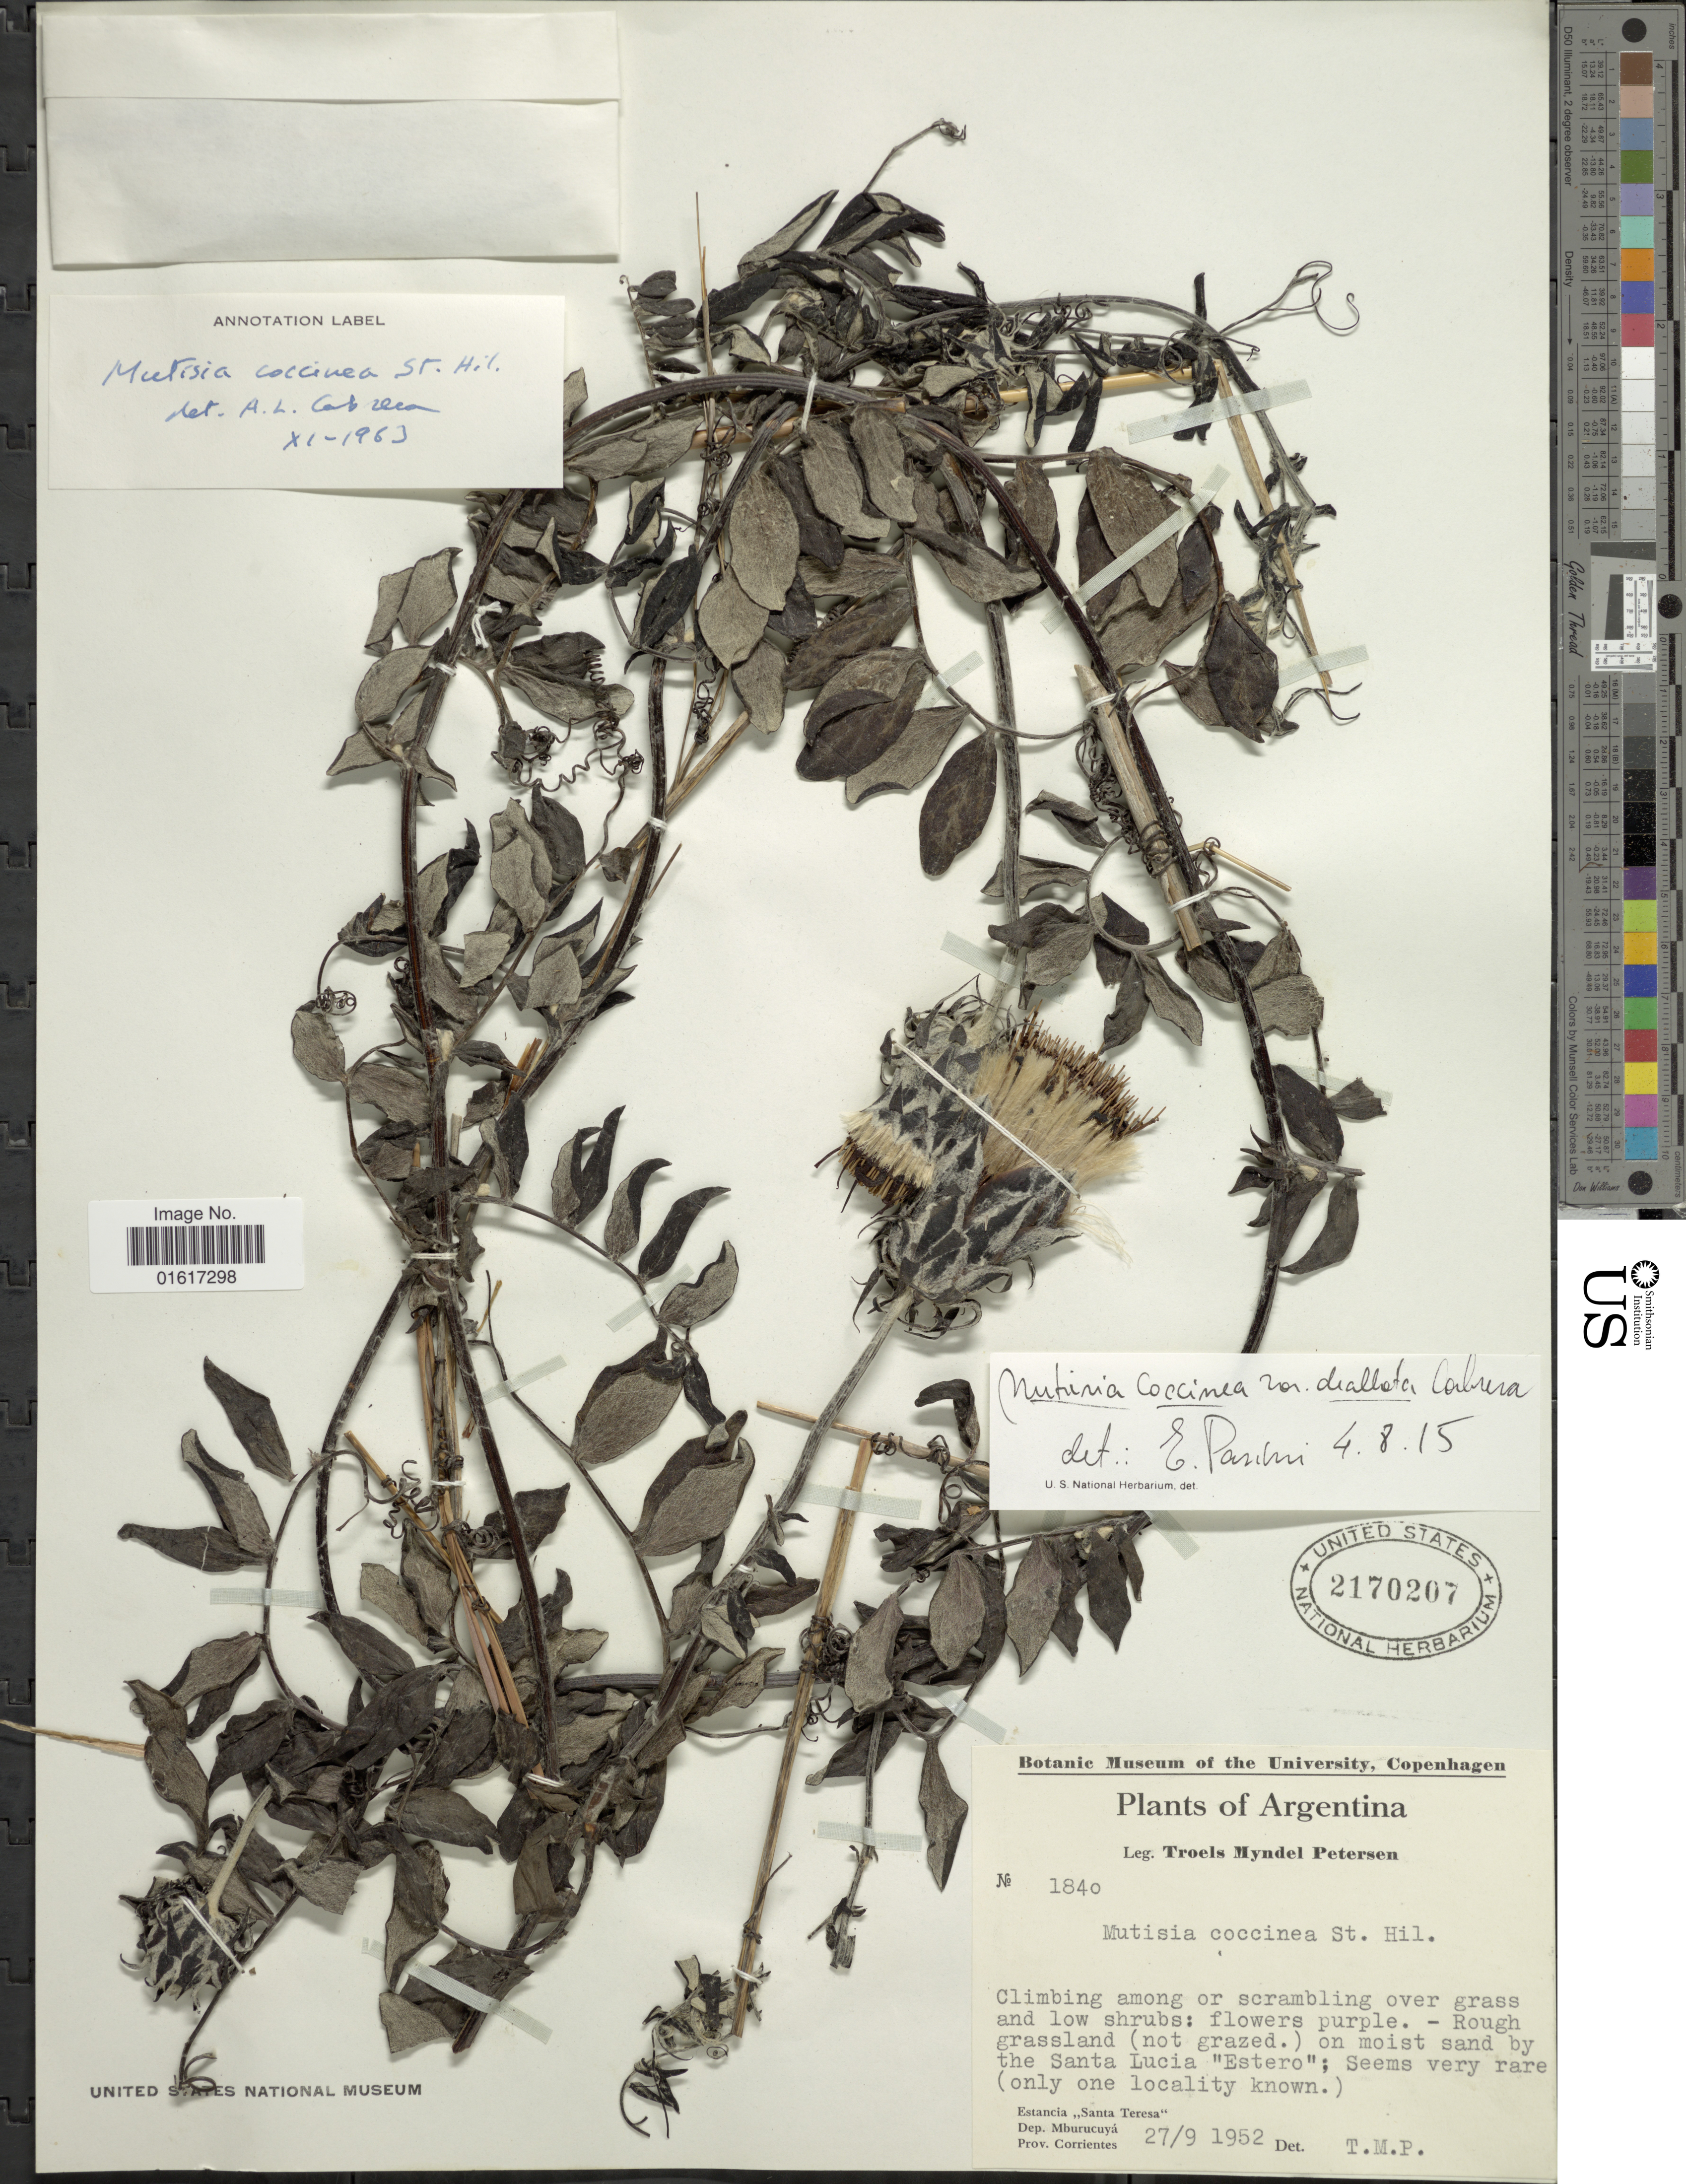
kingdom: Plantae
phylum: Tracheophyta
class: Magnoliopsida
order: Asterales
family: Asteraceae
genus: Mutisia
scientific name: Mutisia coccinea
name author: A. St.-Hil.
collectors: T. M. Petersen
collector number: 184o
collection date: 1952-09-27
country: Argentina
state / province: Corrientes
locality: On moist sand by the Santa Lucia "Estero". Estancia Santa Teresa. Dep. Mburucuyá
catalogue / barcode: US 2170207